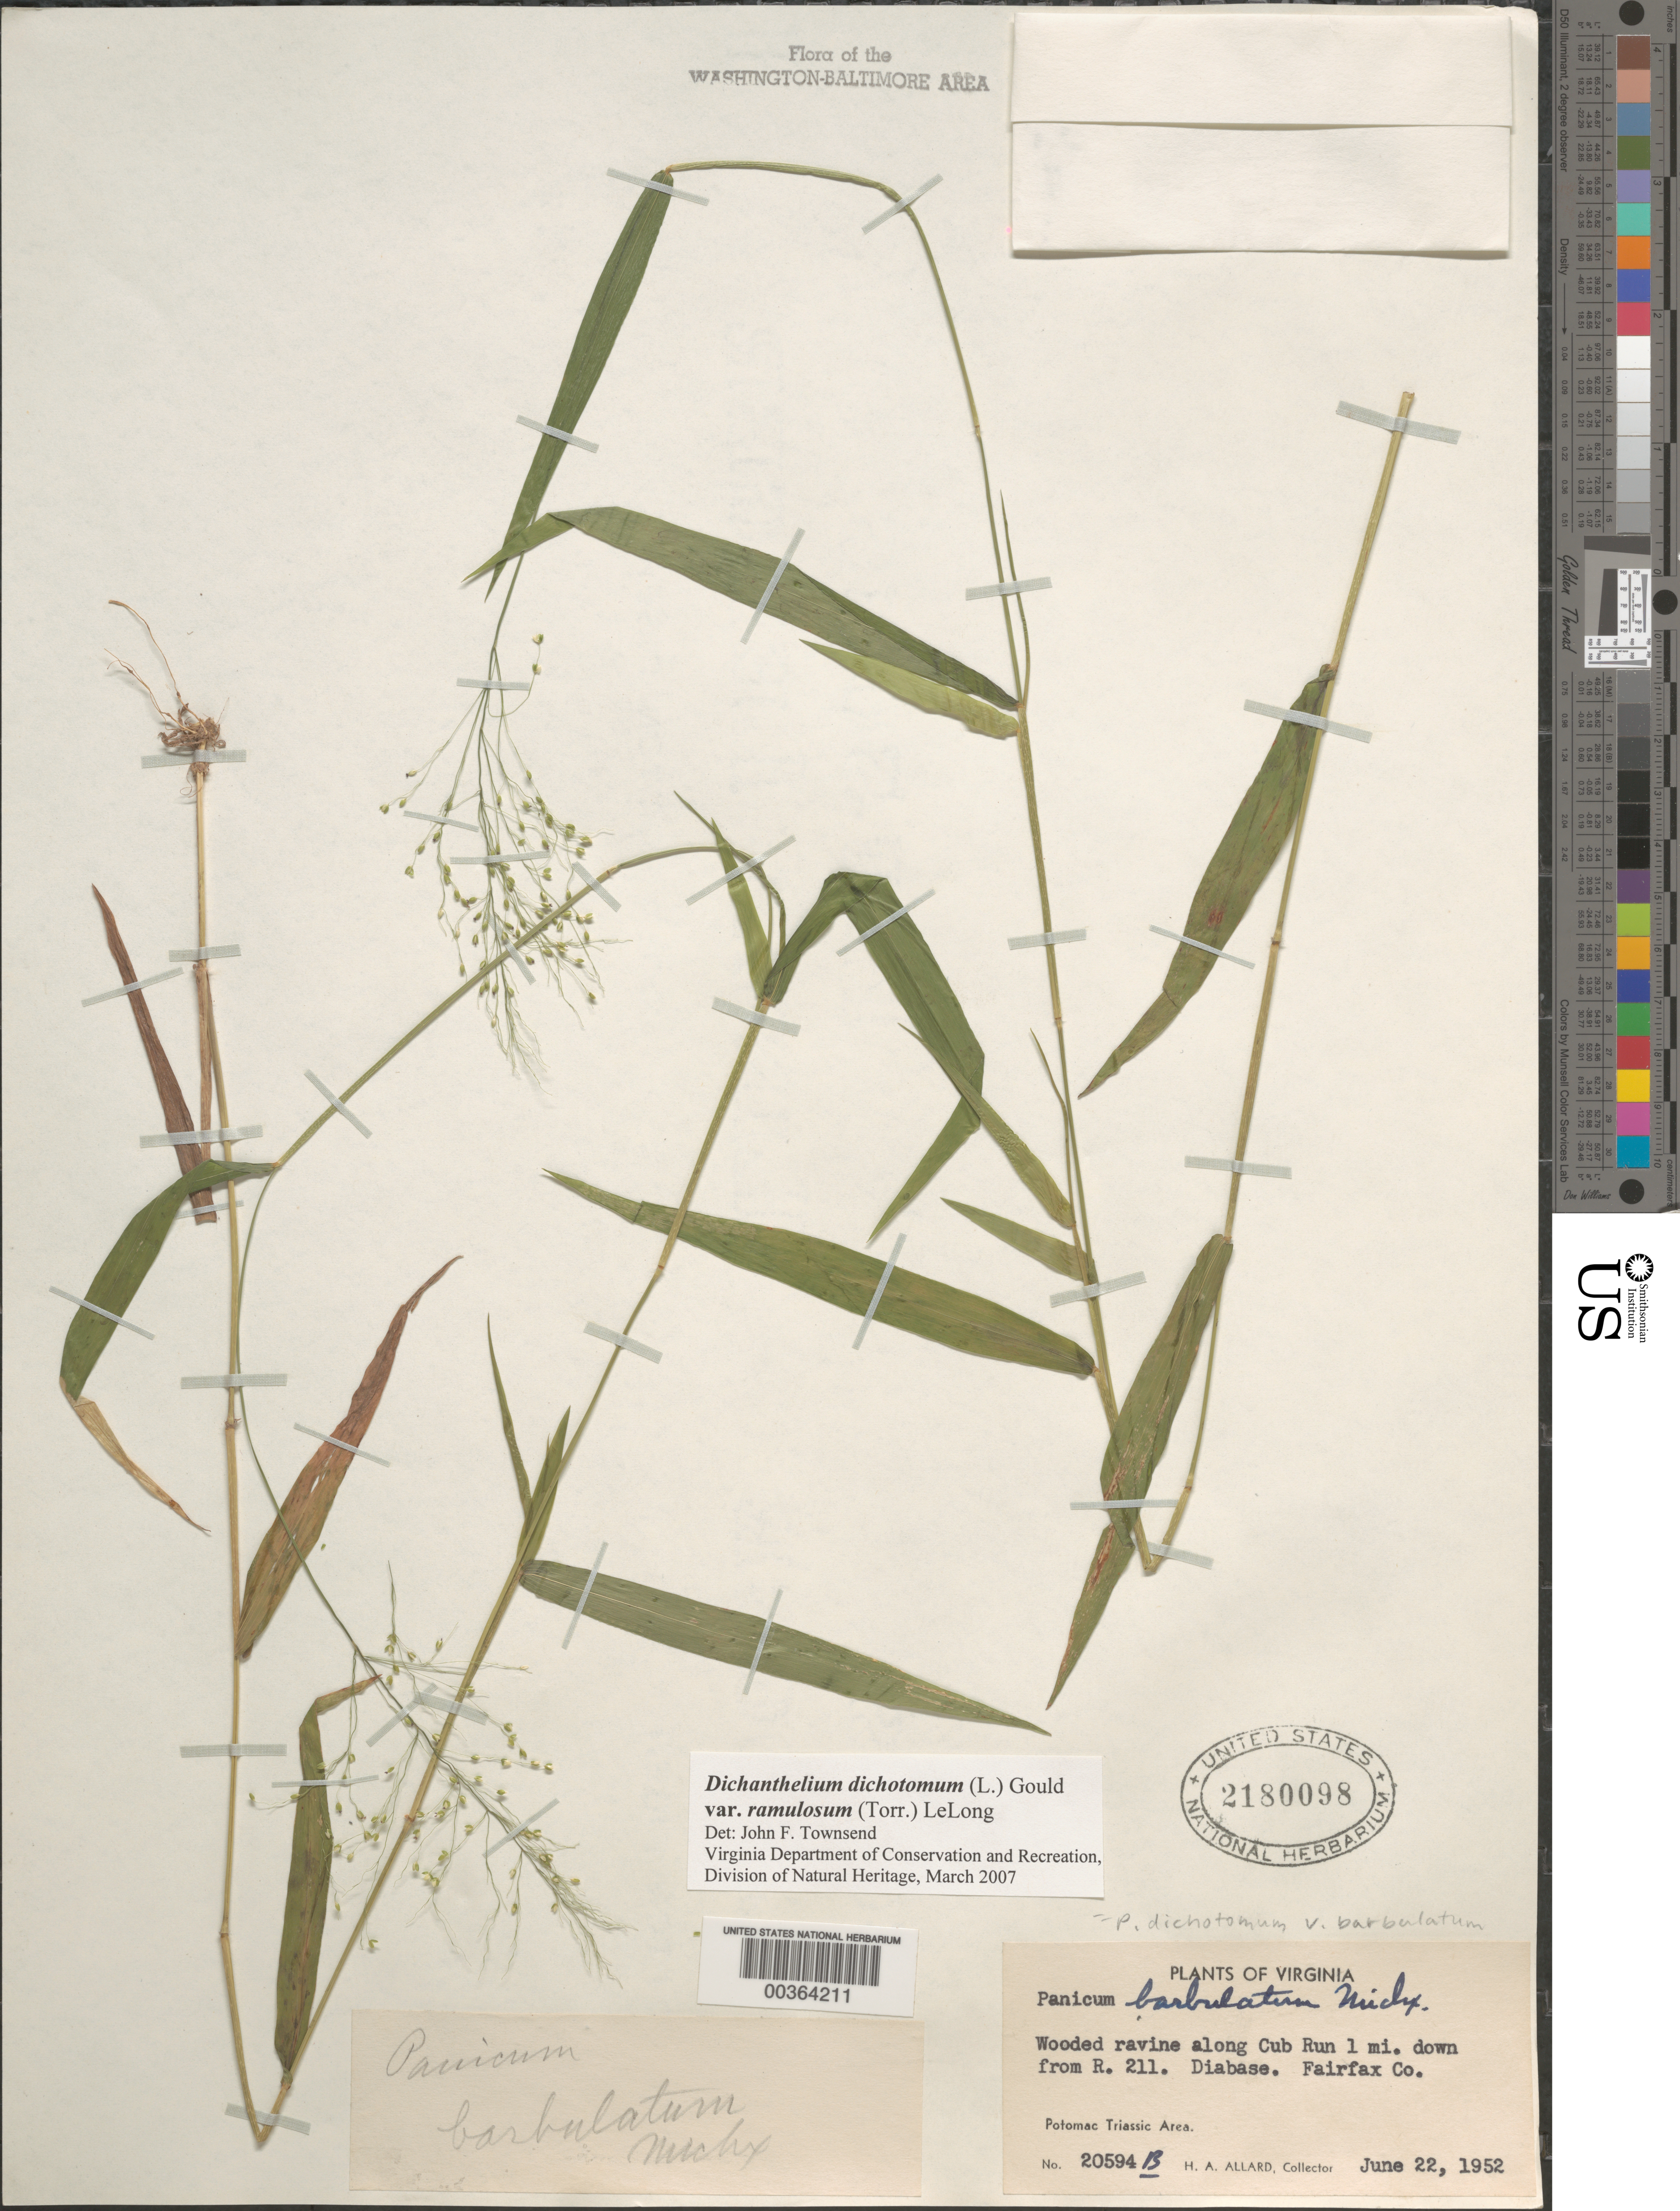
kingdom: Plantae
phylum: Tracheophyta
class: Liliopsida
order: Poales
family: Poaceae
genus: Dichanthelium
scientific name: Dichanthelium dichotomum var. ramulosum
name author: (Torr.) Lelong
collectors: H. A. Allard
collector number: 20594B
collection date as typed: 22 Jun 1954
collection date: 1954-06-22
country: United States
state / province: Virginia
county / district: Fairfax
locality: Cub Run Downstream from Route 211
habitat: Wooded ravine along run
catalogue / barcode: US 2180098